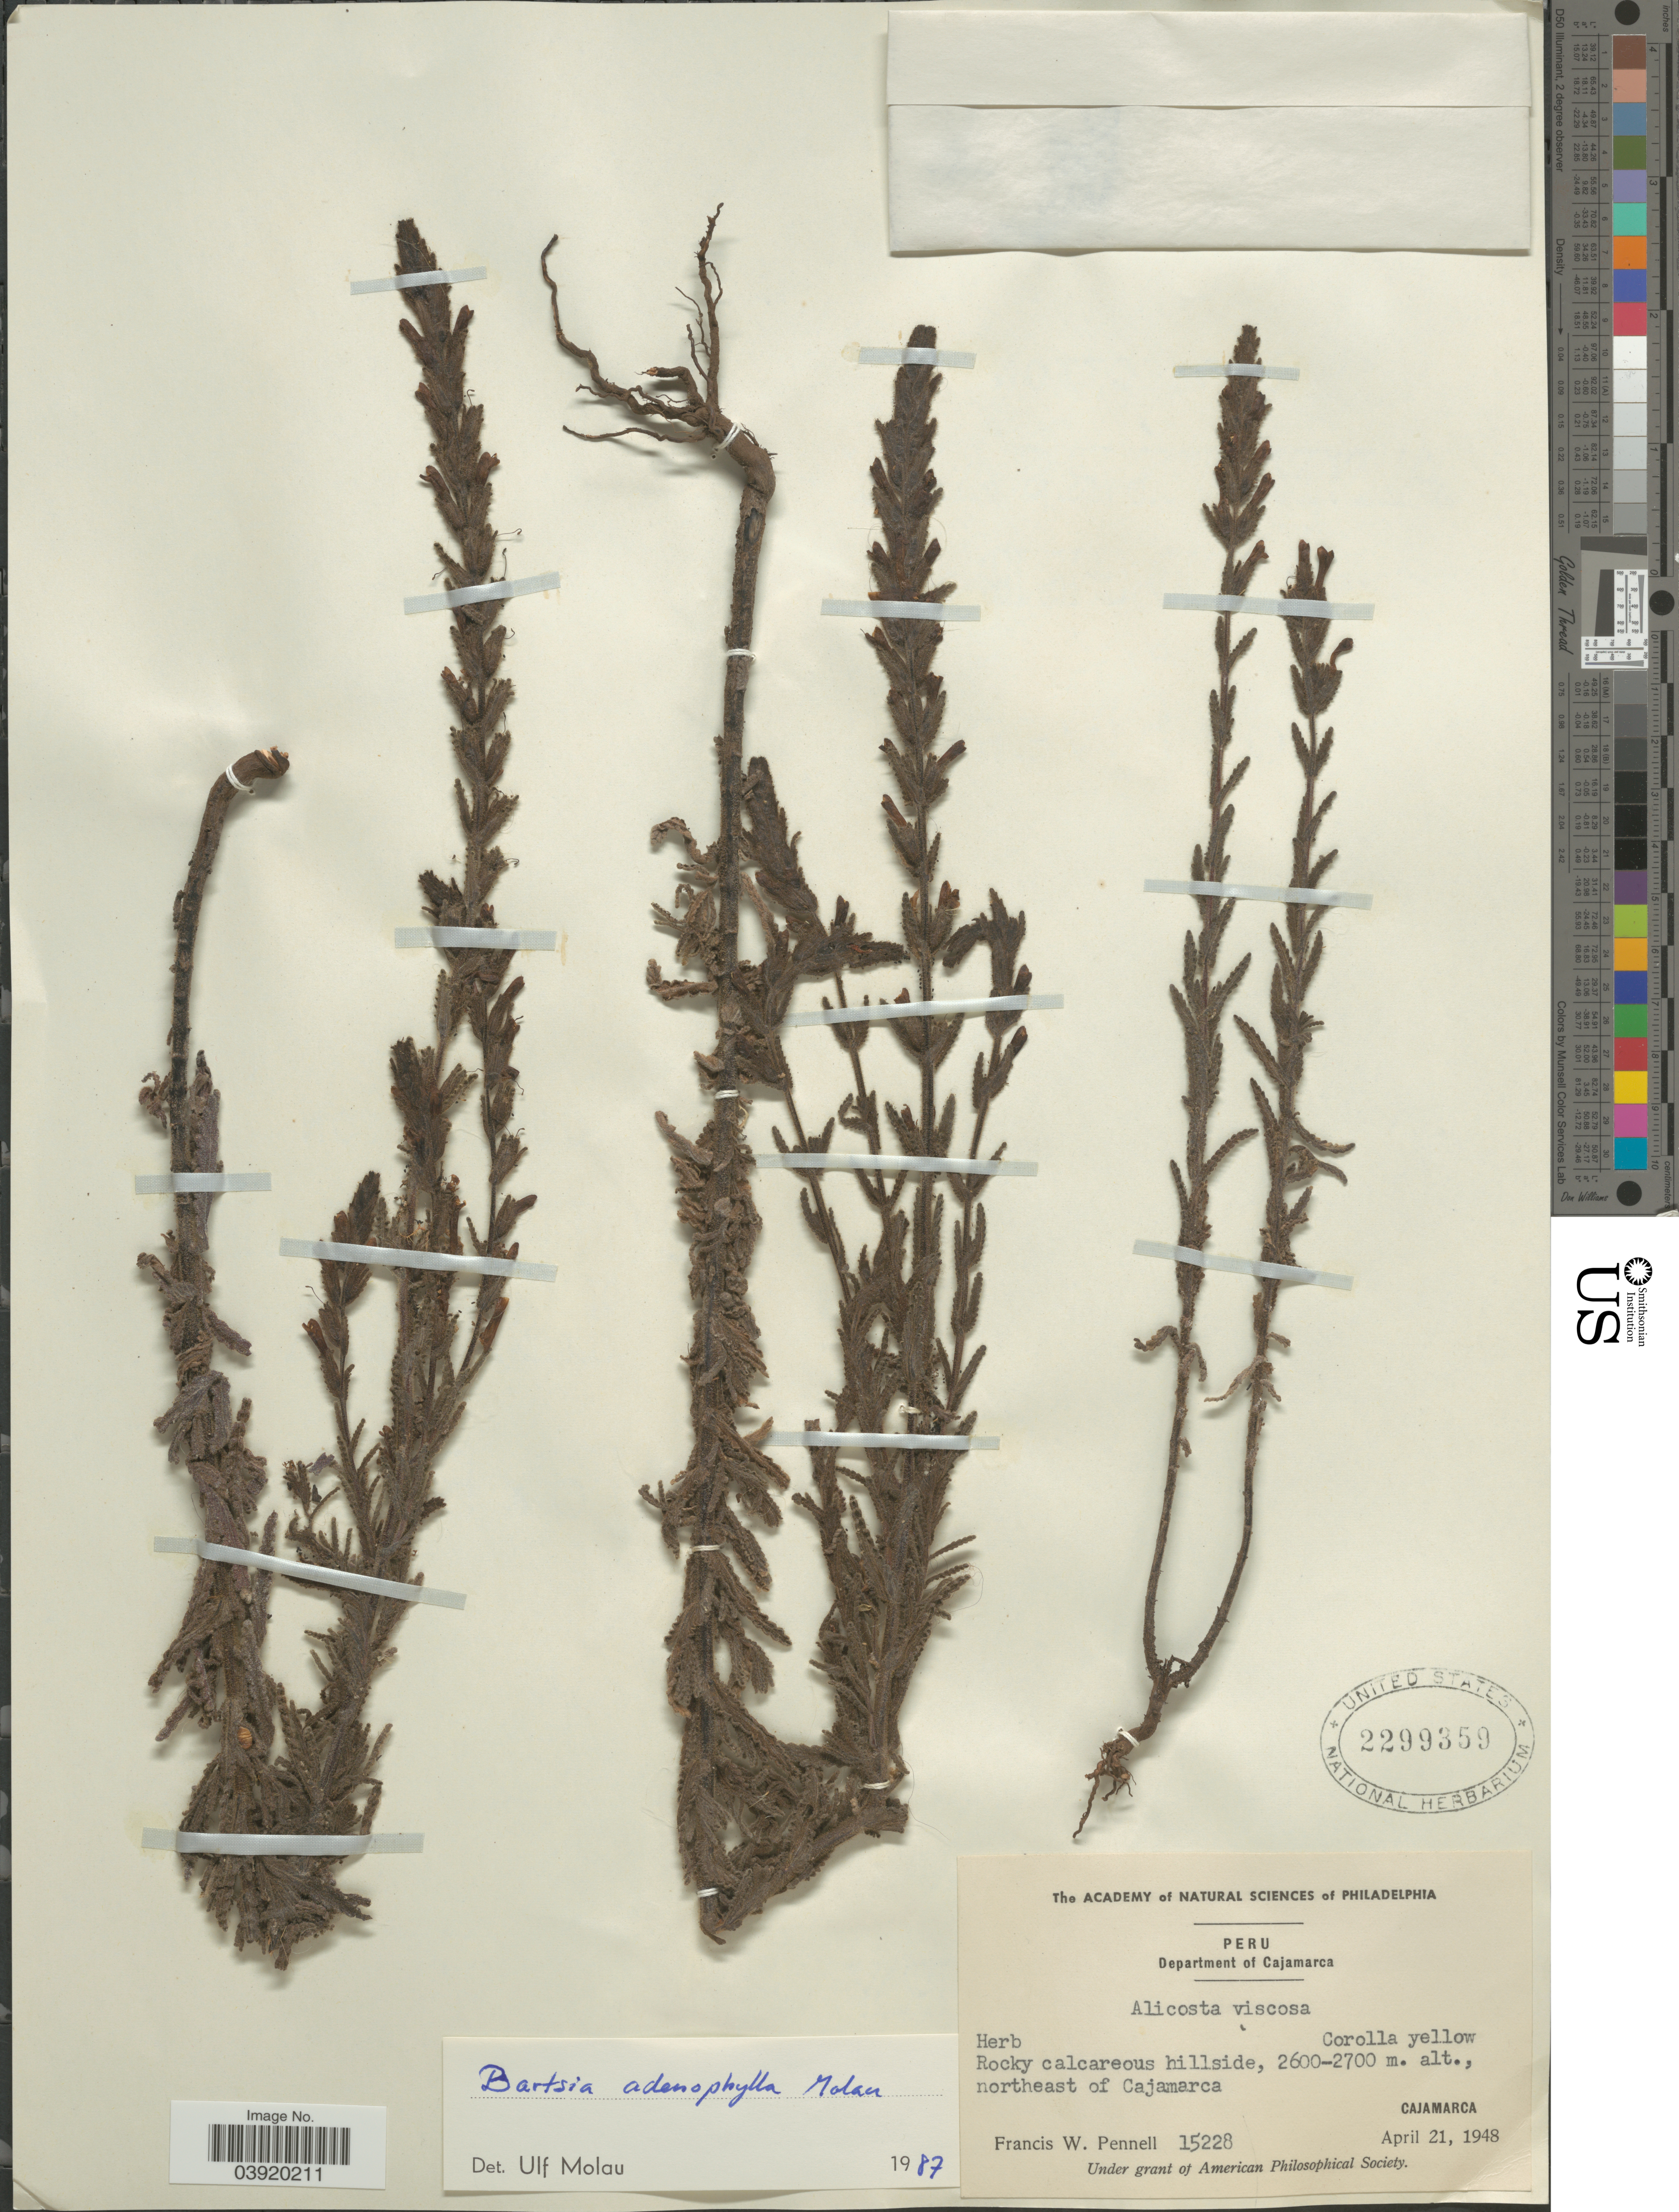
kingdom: Plantae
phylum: Tracheophyta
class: Magnoliopsida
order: Lamiales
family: Orobanchaceae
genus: Bartsia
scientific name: Bartsia adenophylla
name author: Molau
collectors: F. W. Pennell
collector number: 15228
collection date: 1948-04-21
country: Peru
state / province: Cajamarca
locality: Department of Cajamarca. Rocky calcareous hillside, northeast of Cajamarca.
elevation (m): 2600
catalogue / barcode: US 2299359